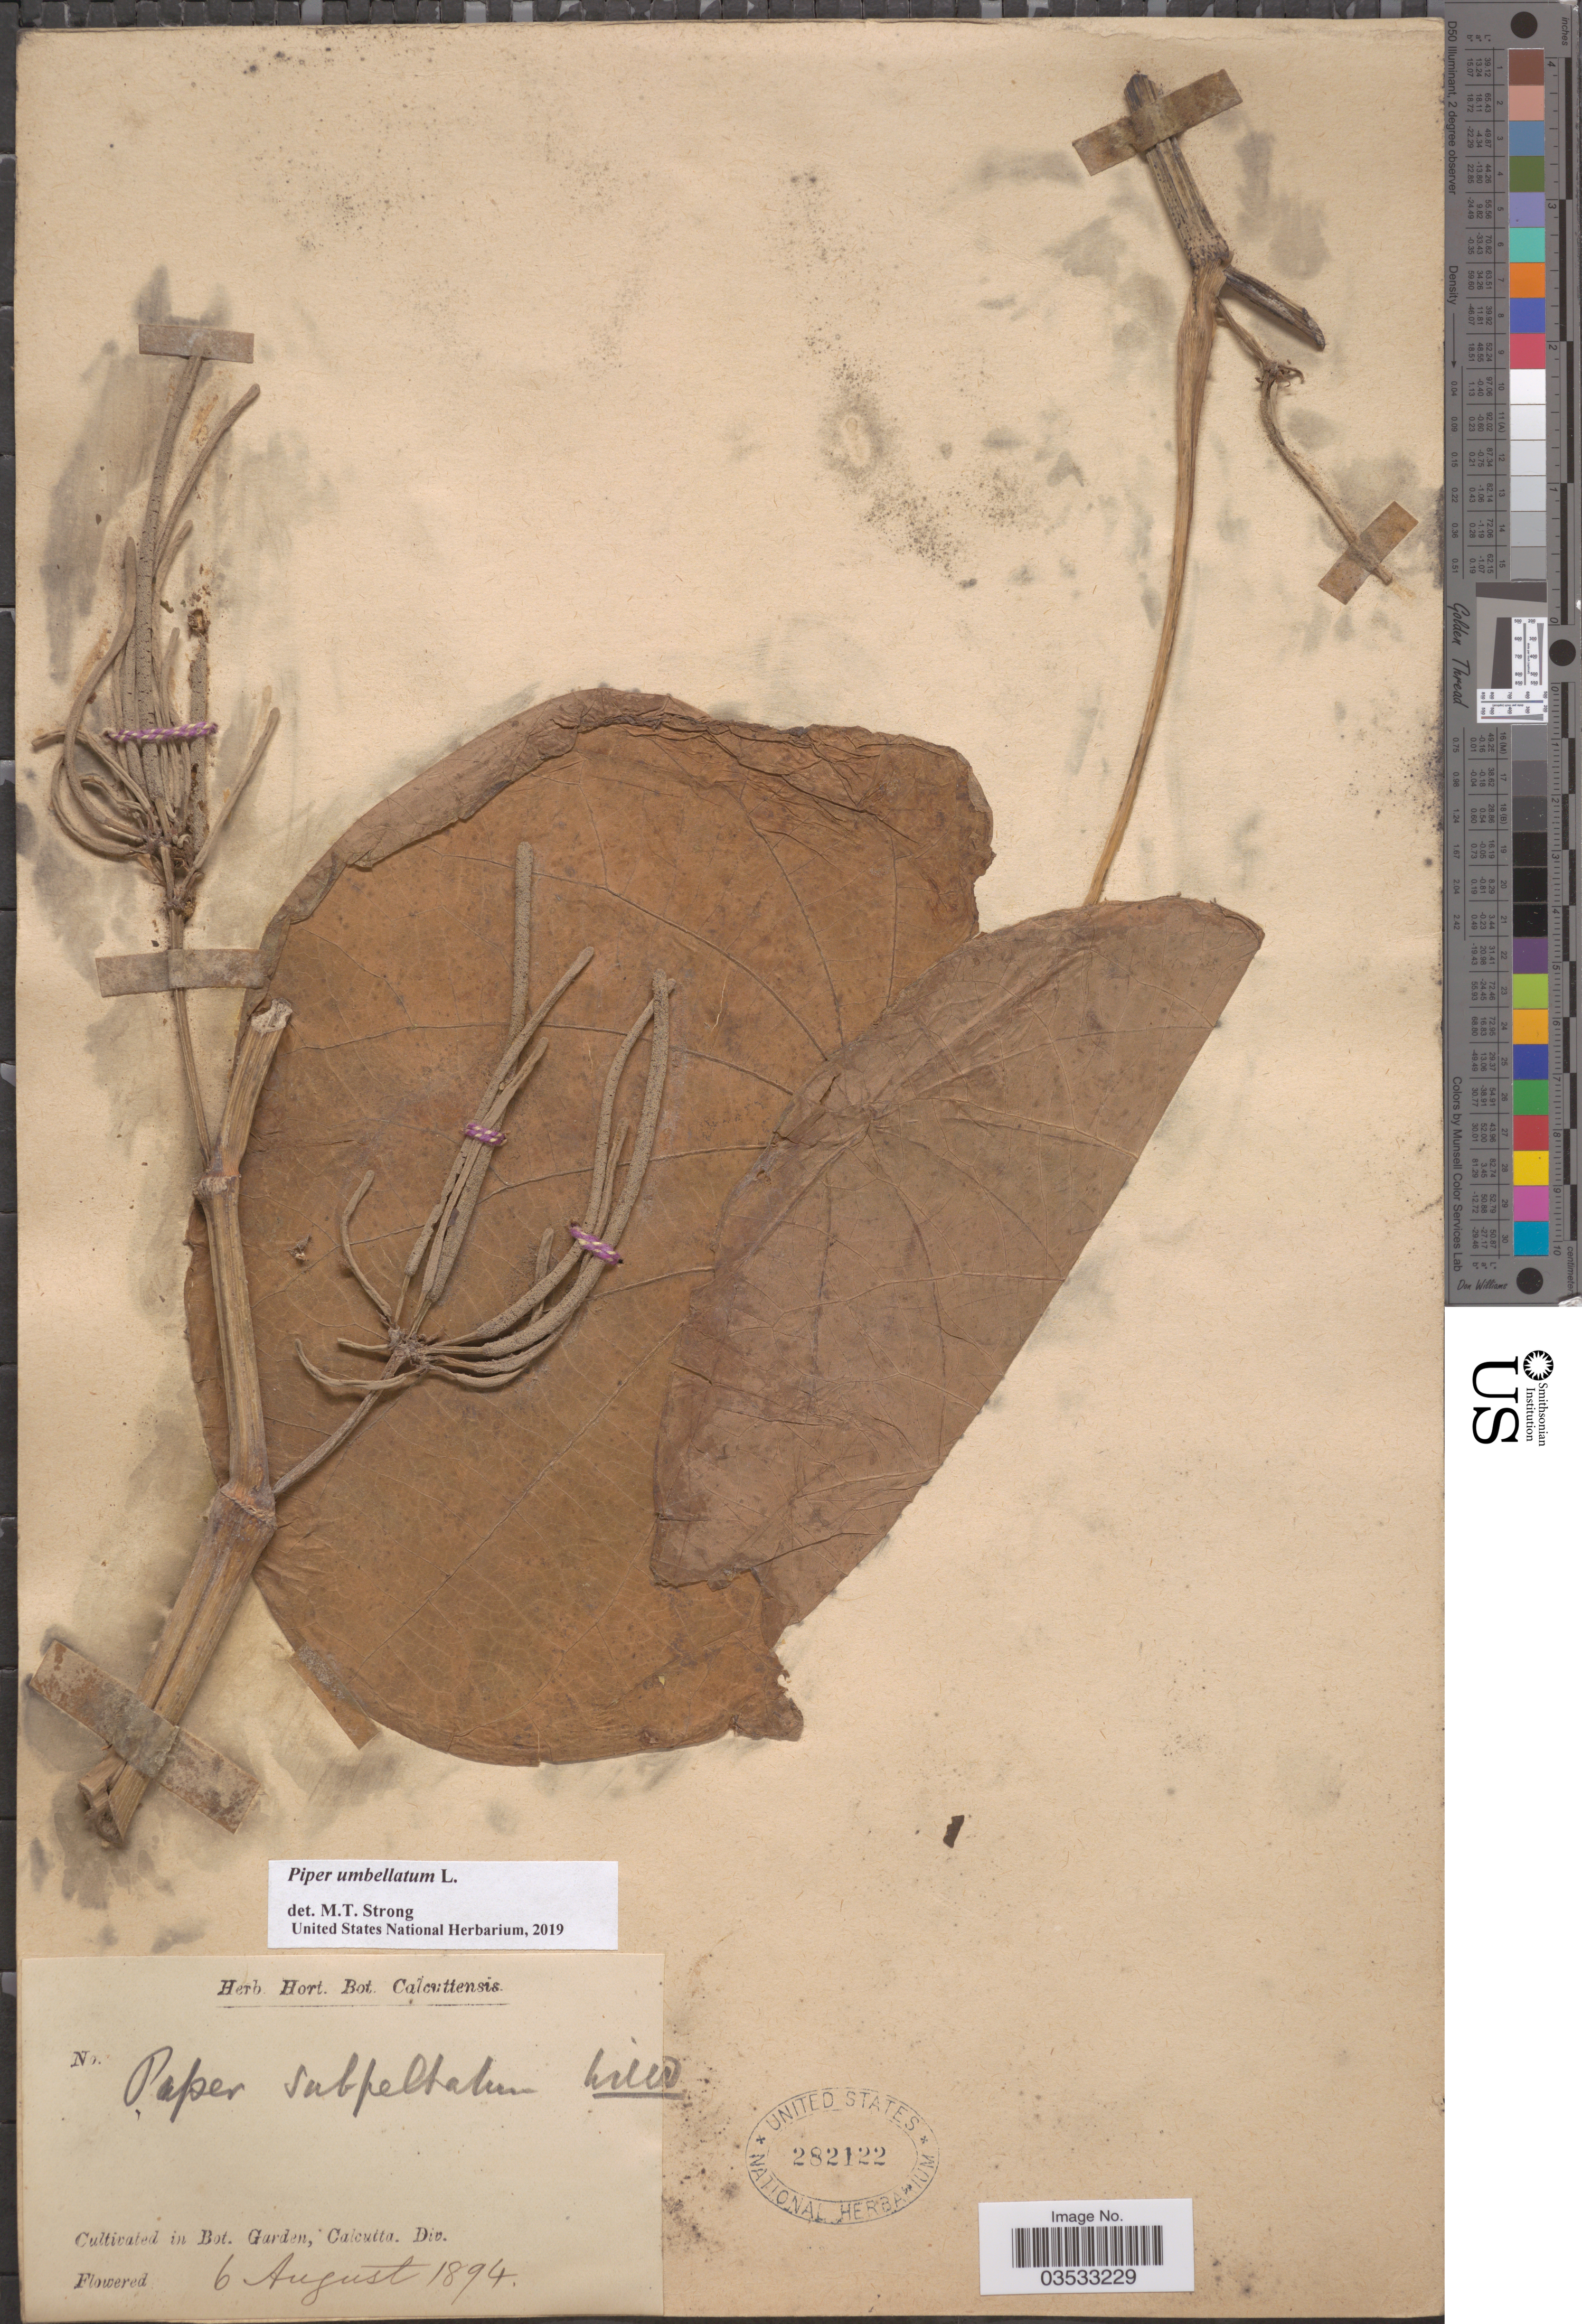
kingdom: Plantae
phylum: Tracheophyta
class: Magnoliopsida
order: Piperales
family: Piperaceae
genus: Piper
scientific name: Piper umbellatum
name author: L.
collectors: ex herb. horti Calcuttensis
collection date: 1894-08-06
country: India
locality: Cultivated in Bot. Garden, Calcutta. Div.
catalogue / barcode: US 282122